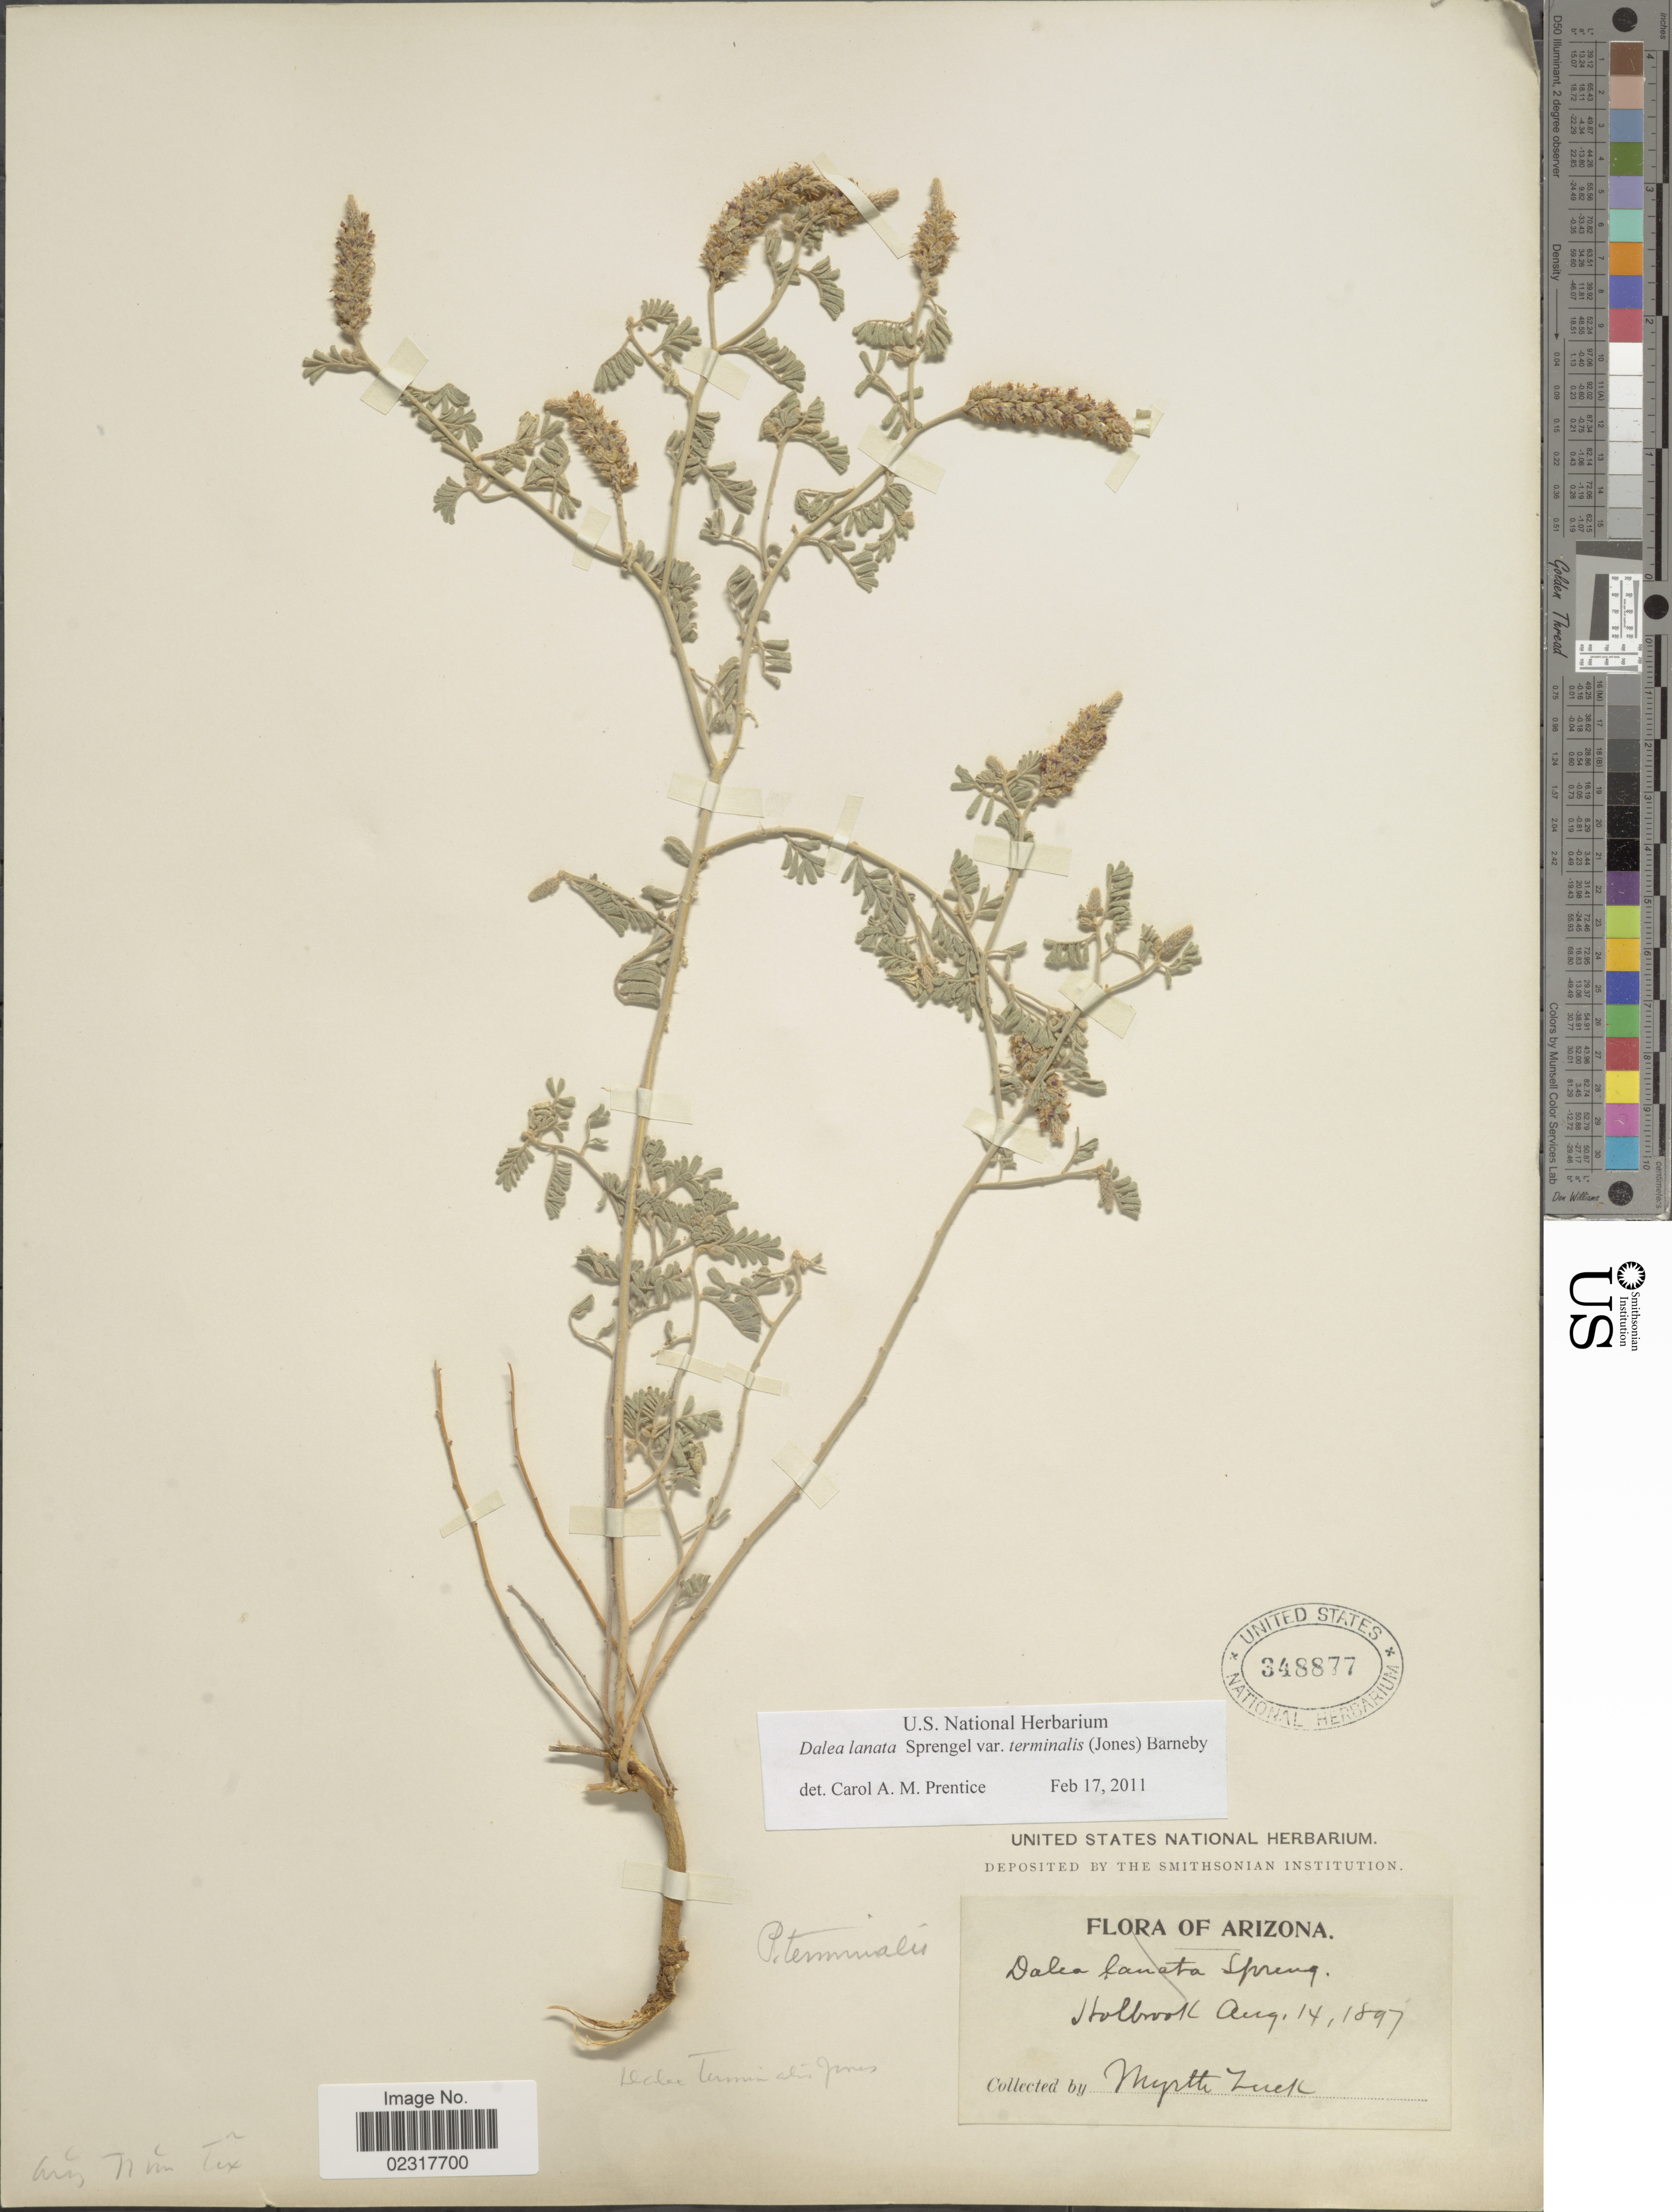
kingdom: Plantae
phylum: Tracheophyta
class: Magnoliopsida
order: Fabales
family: Fabaceae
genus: Dalea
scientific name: Dalea lanata var. terminalis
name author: (M.E. Jones) Barneby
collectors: M. Zuck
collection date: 1897-08-14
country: United States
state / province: Arizona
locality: Holbrook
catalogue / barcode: US 348877